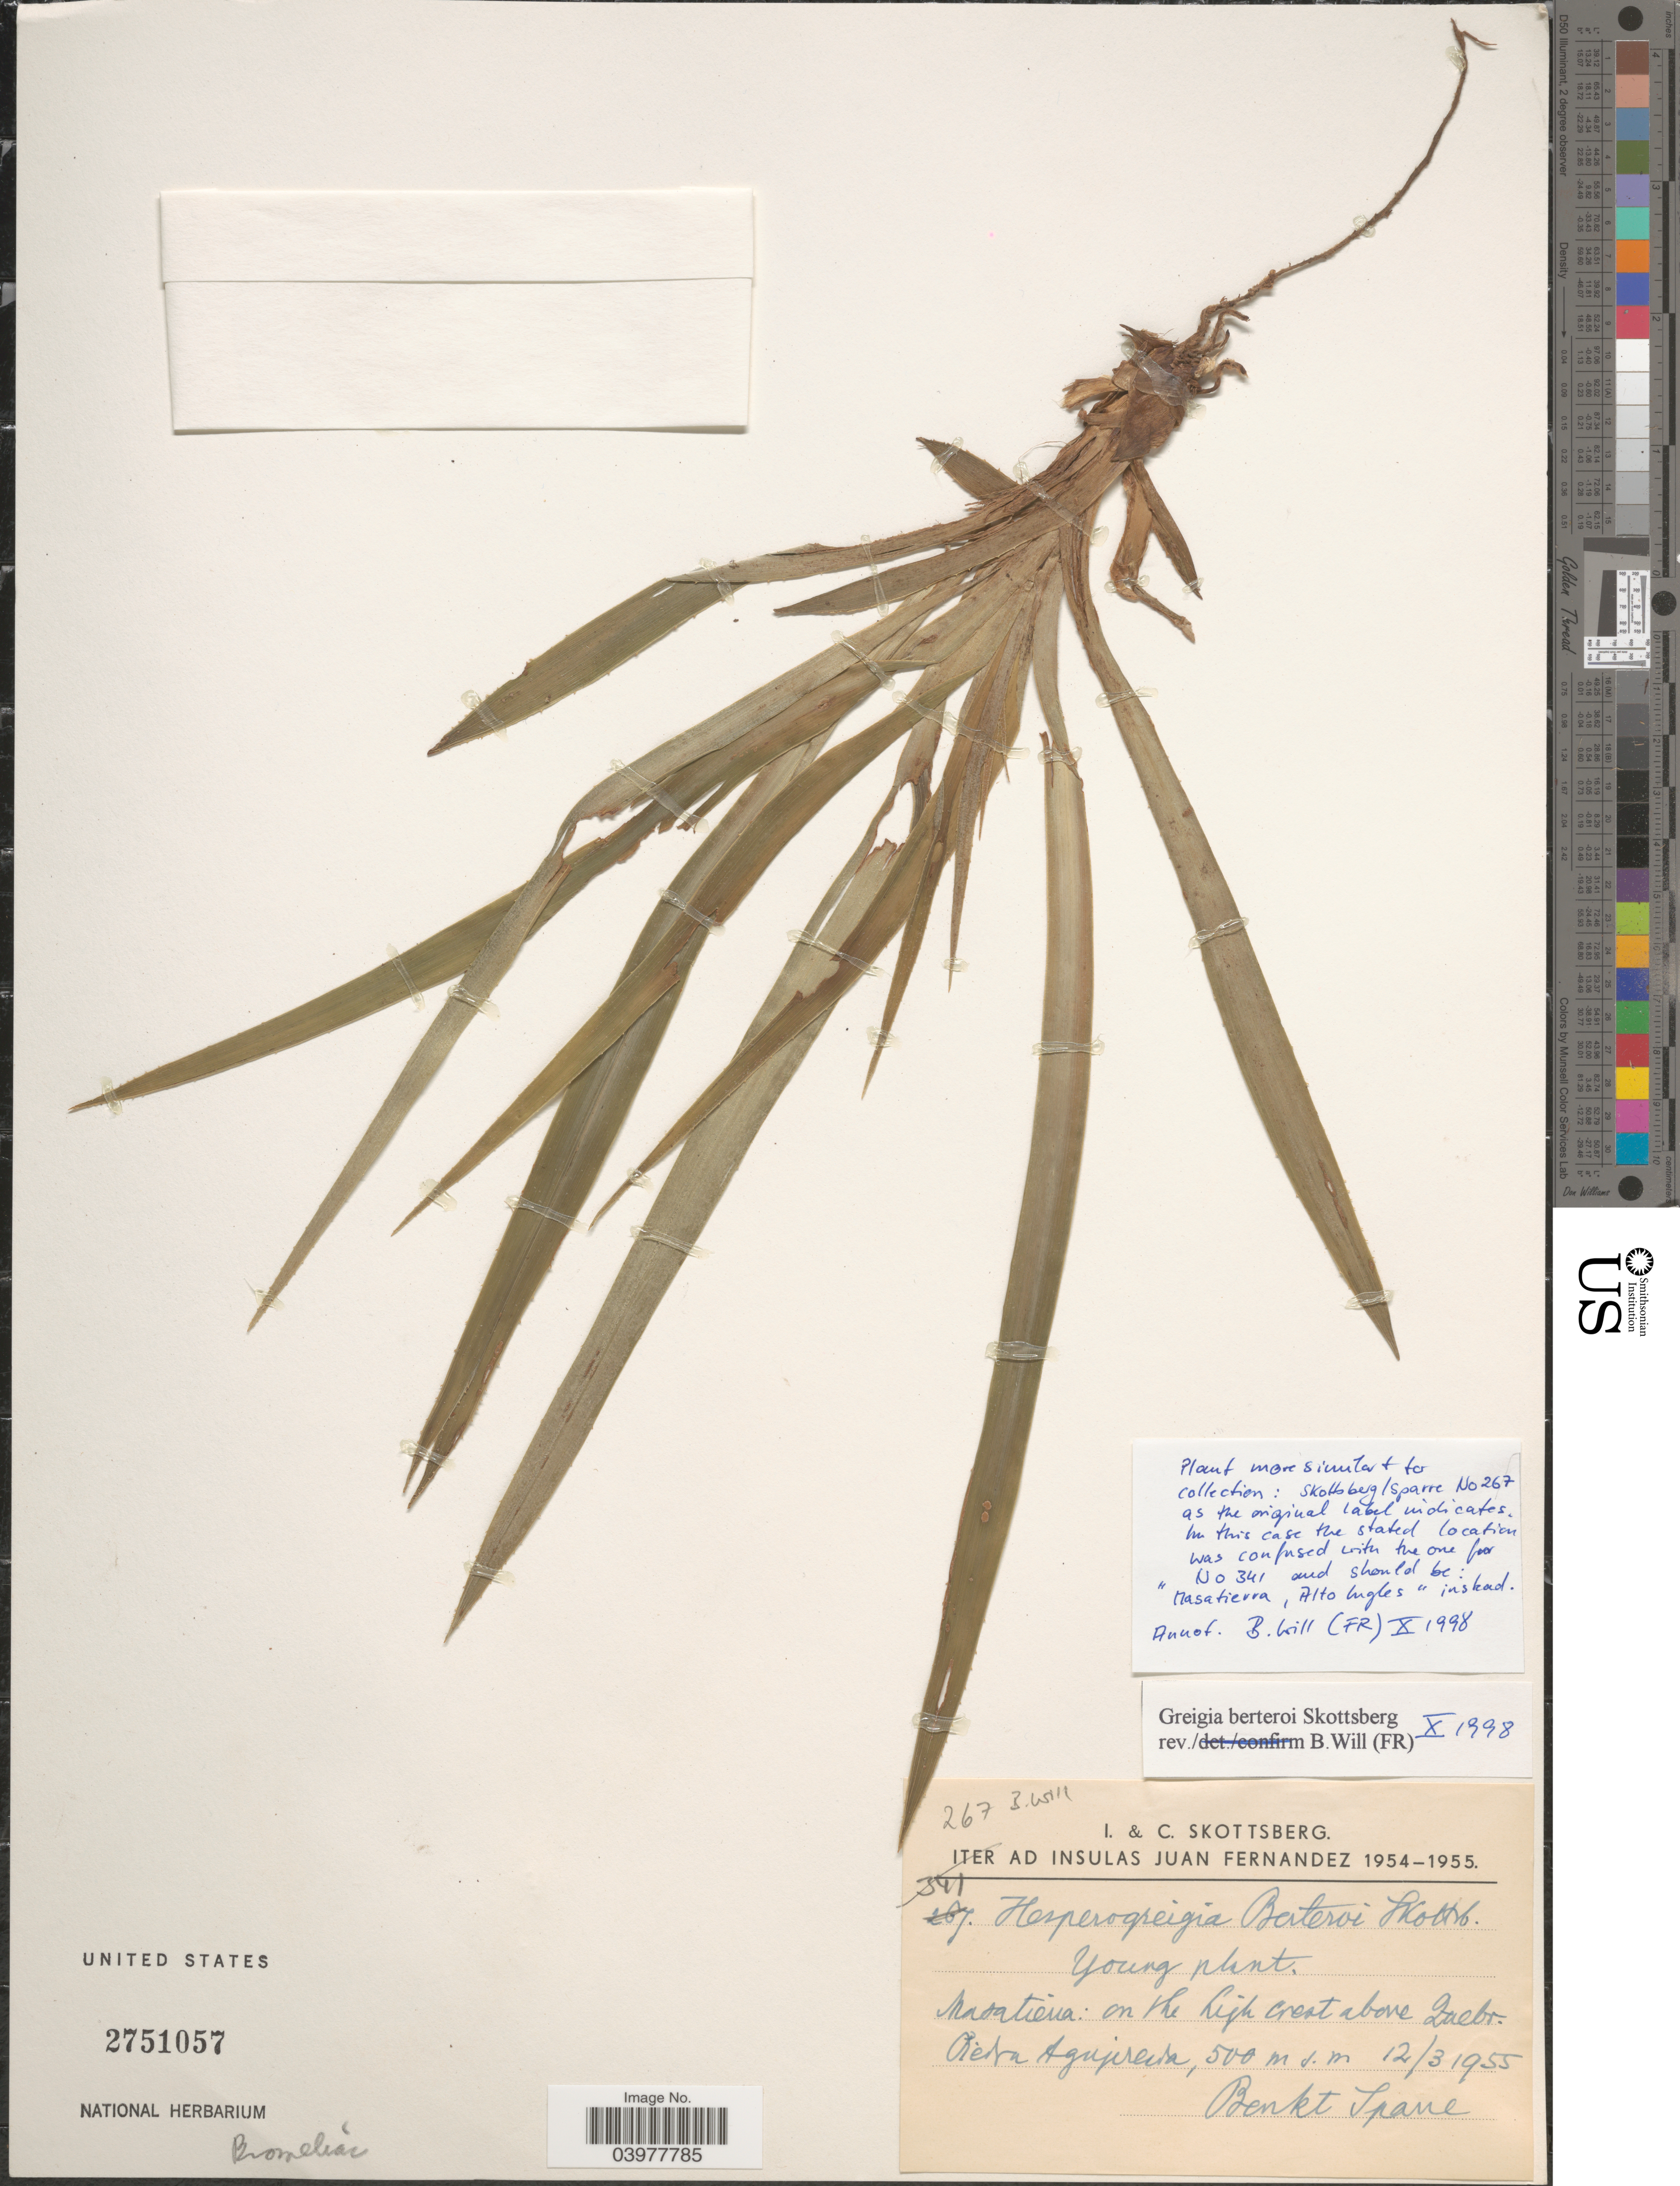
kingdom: Plantae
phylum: Tracheophyta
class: Liliopsida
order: Poales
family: Bromeliaceae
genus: Greigia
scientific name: Greigia berteroi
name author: Skottsb.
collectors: B. Sparre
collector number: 341?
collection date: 1955-03-12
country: Chile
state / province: Valparaíso (V)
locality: Insulas Juan Fernandez. Masatierra: on the high crest above Quebr. Piedra Agujereada.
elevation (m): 500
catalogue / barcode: US 2751057